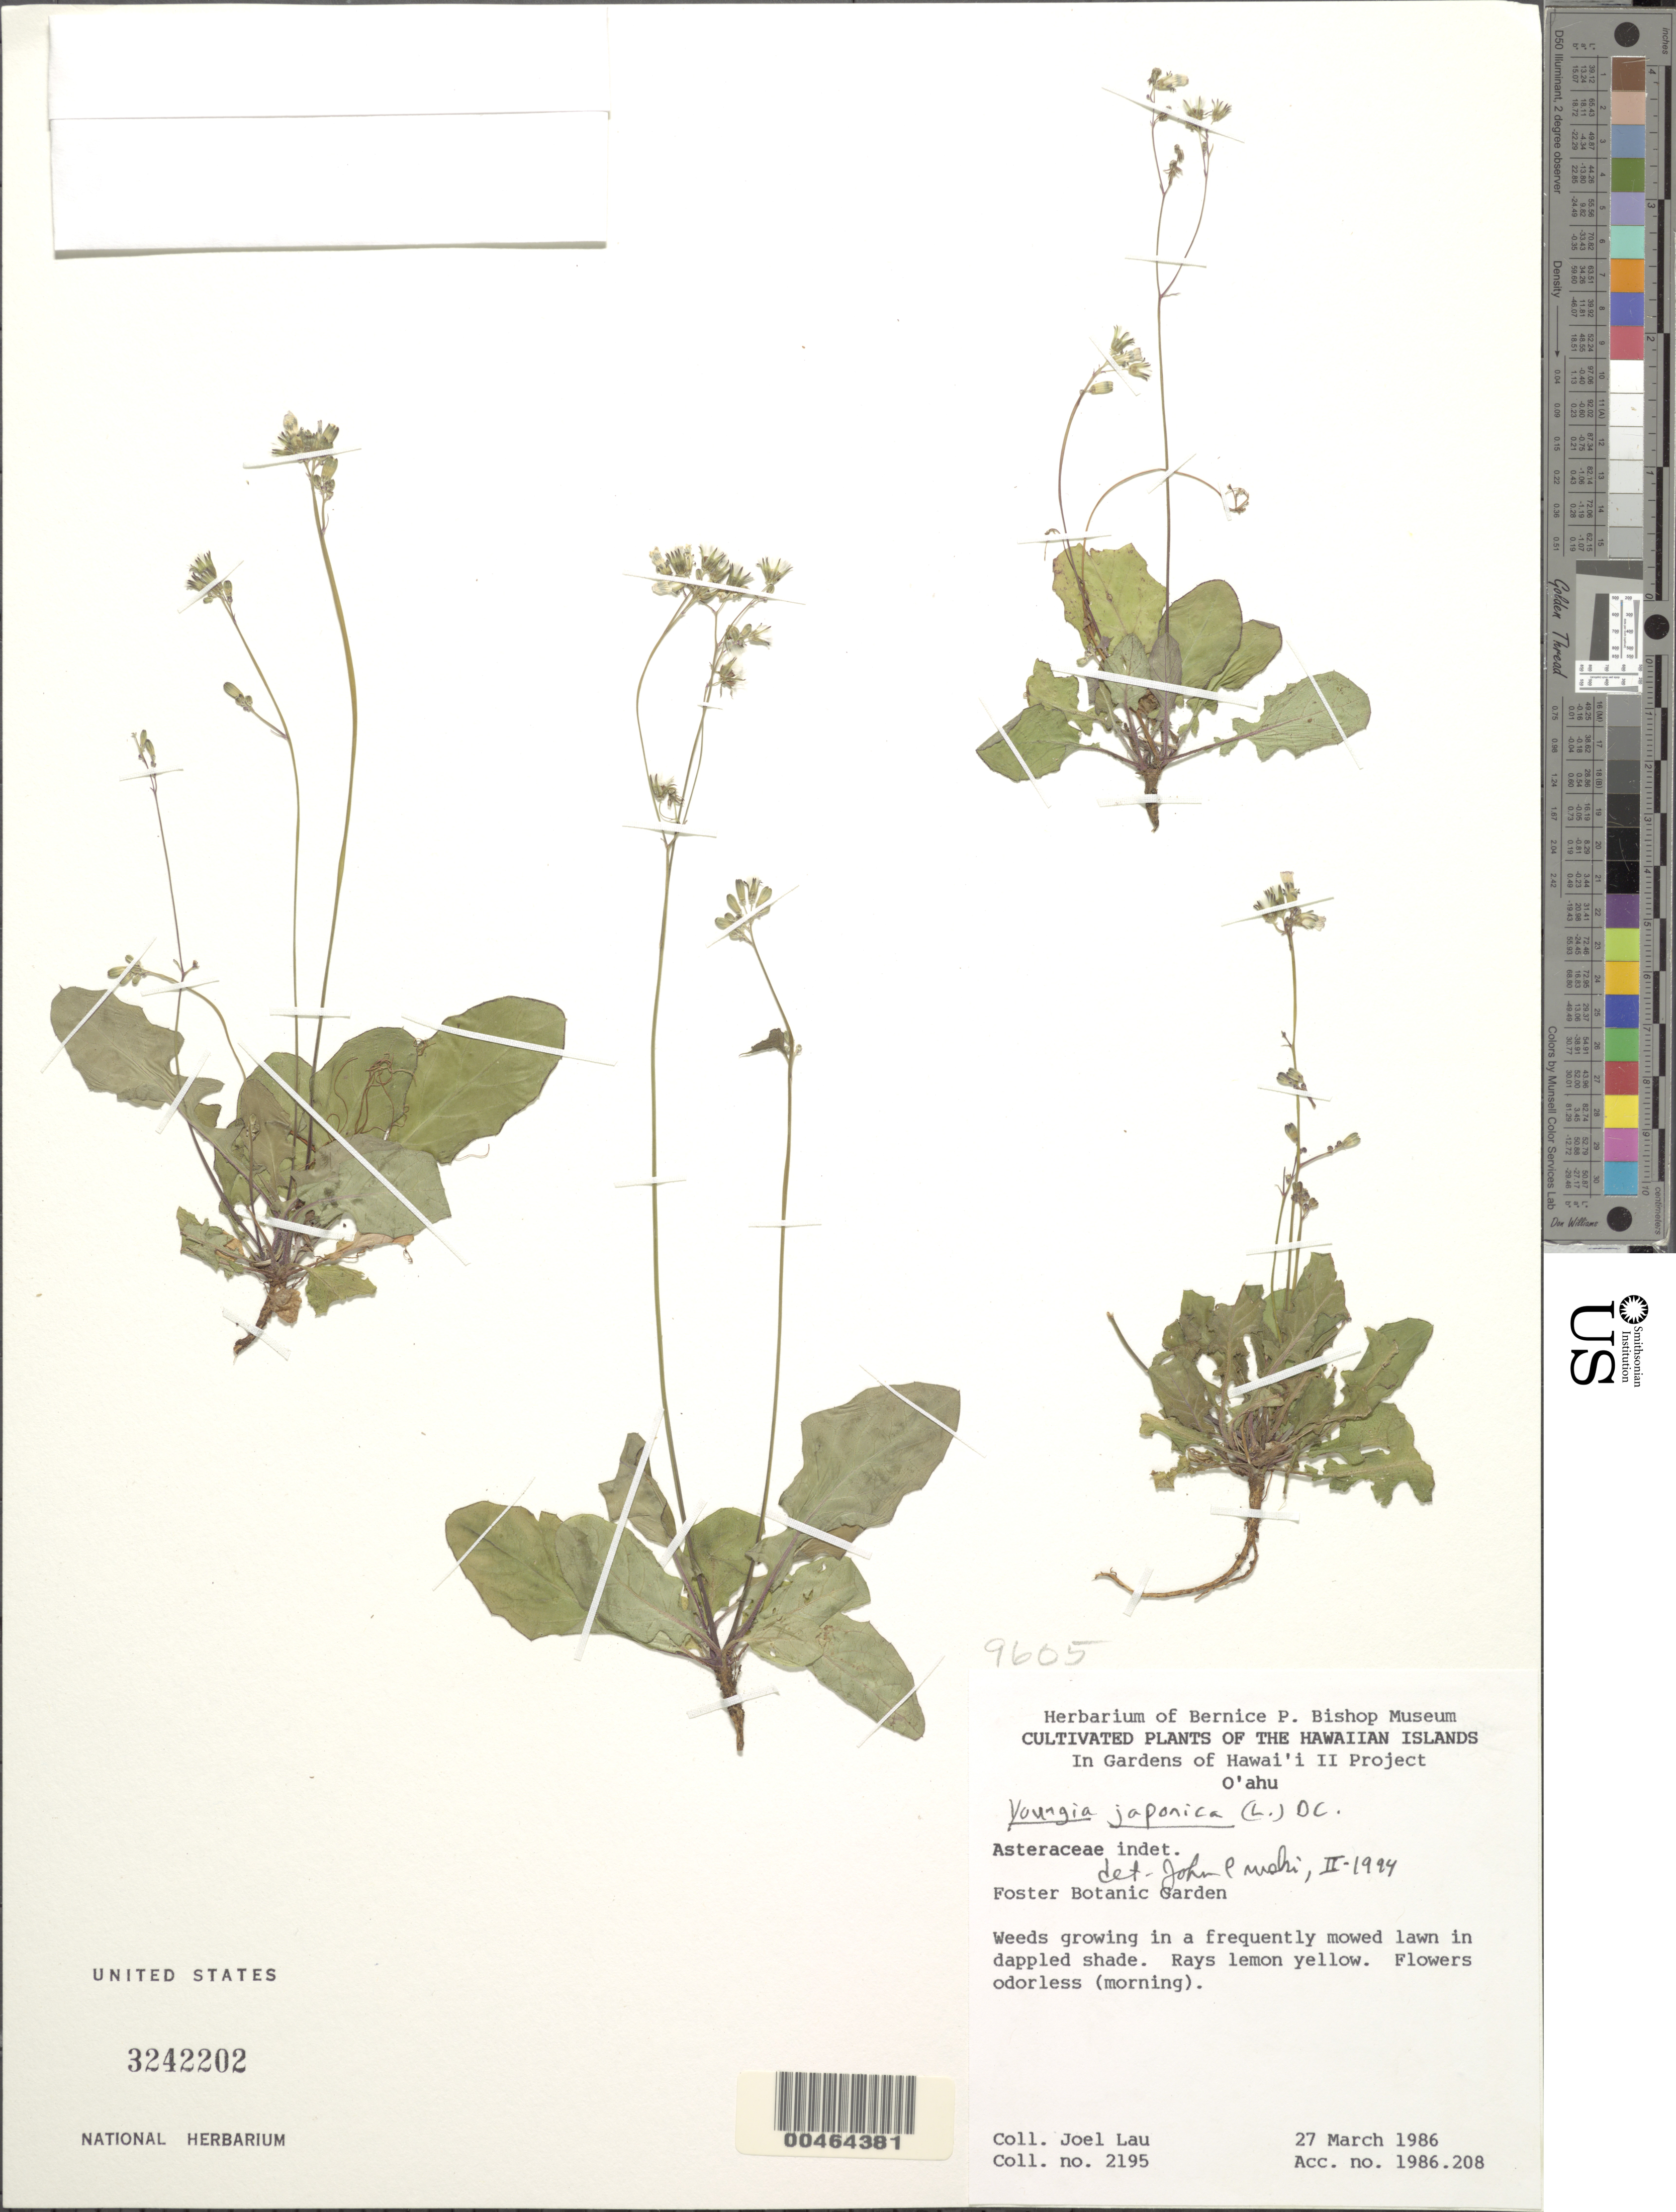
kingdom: Plantae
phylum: Tracheophyta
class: Magnoliopsida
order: Asterales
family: Asteraceae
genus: Youngia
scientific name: Youngia japonica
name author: (L.) DC.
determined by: Pruski, J. F.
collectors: J. Lau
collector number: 2195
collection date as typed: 27 Mar 1986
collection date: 1986-03-27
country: United States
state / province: Hawaii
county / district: Honolulu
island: Oahu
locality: Foster Botanic Garden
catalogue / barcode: US 3242202